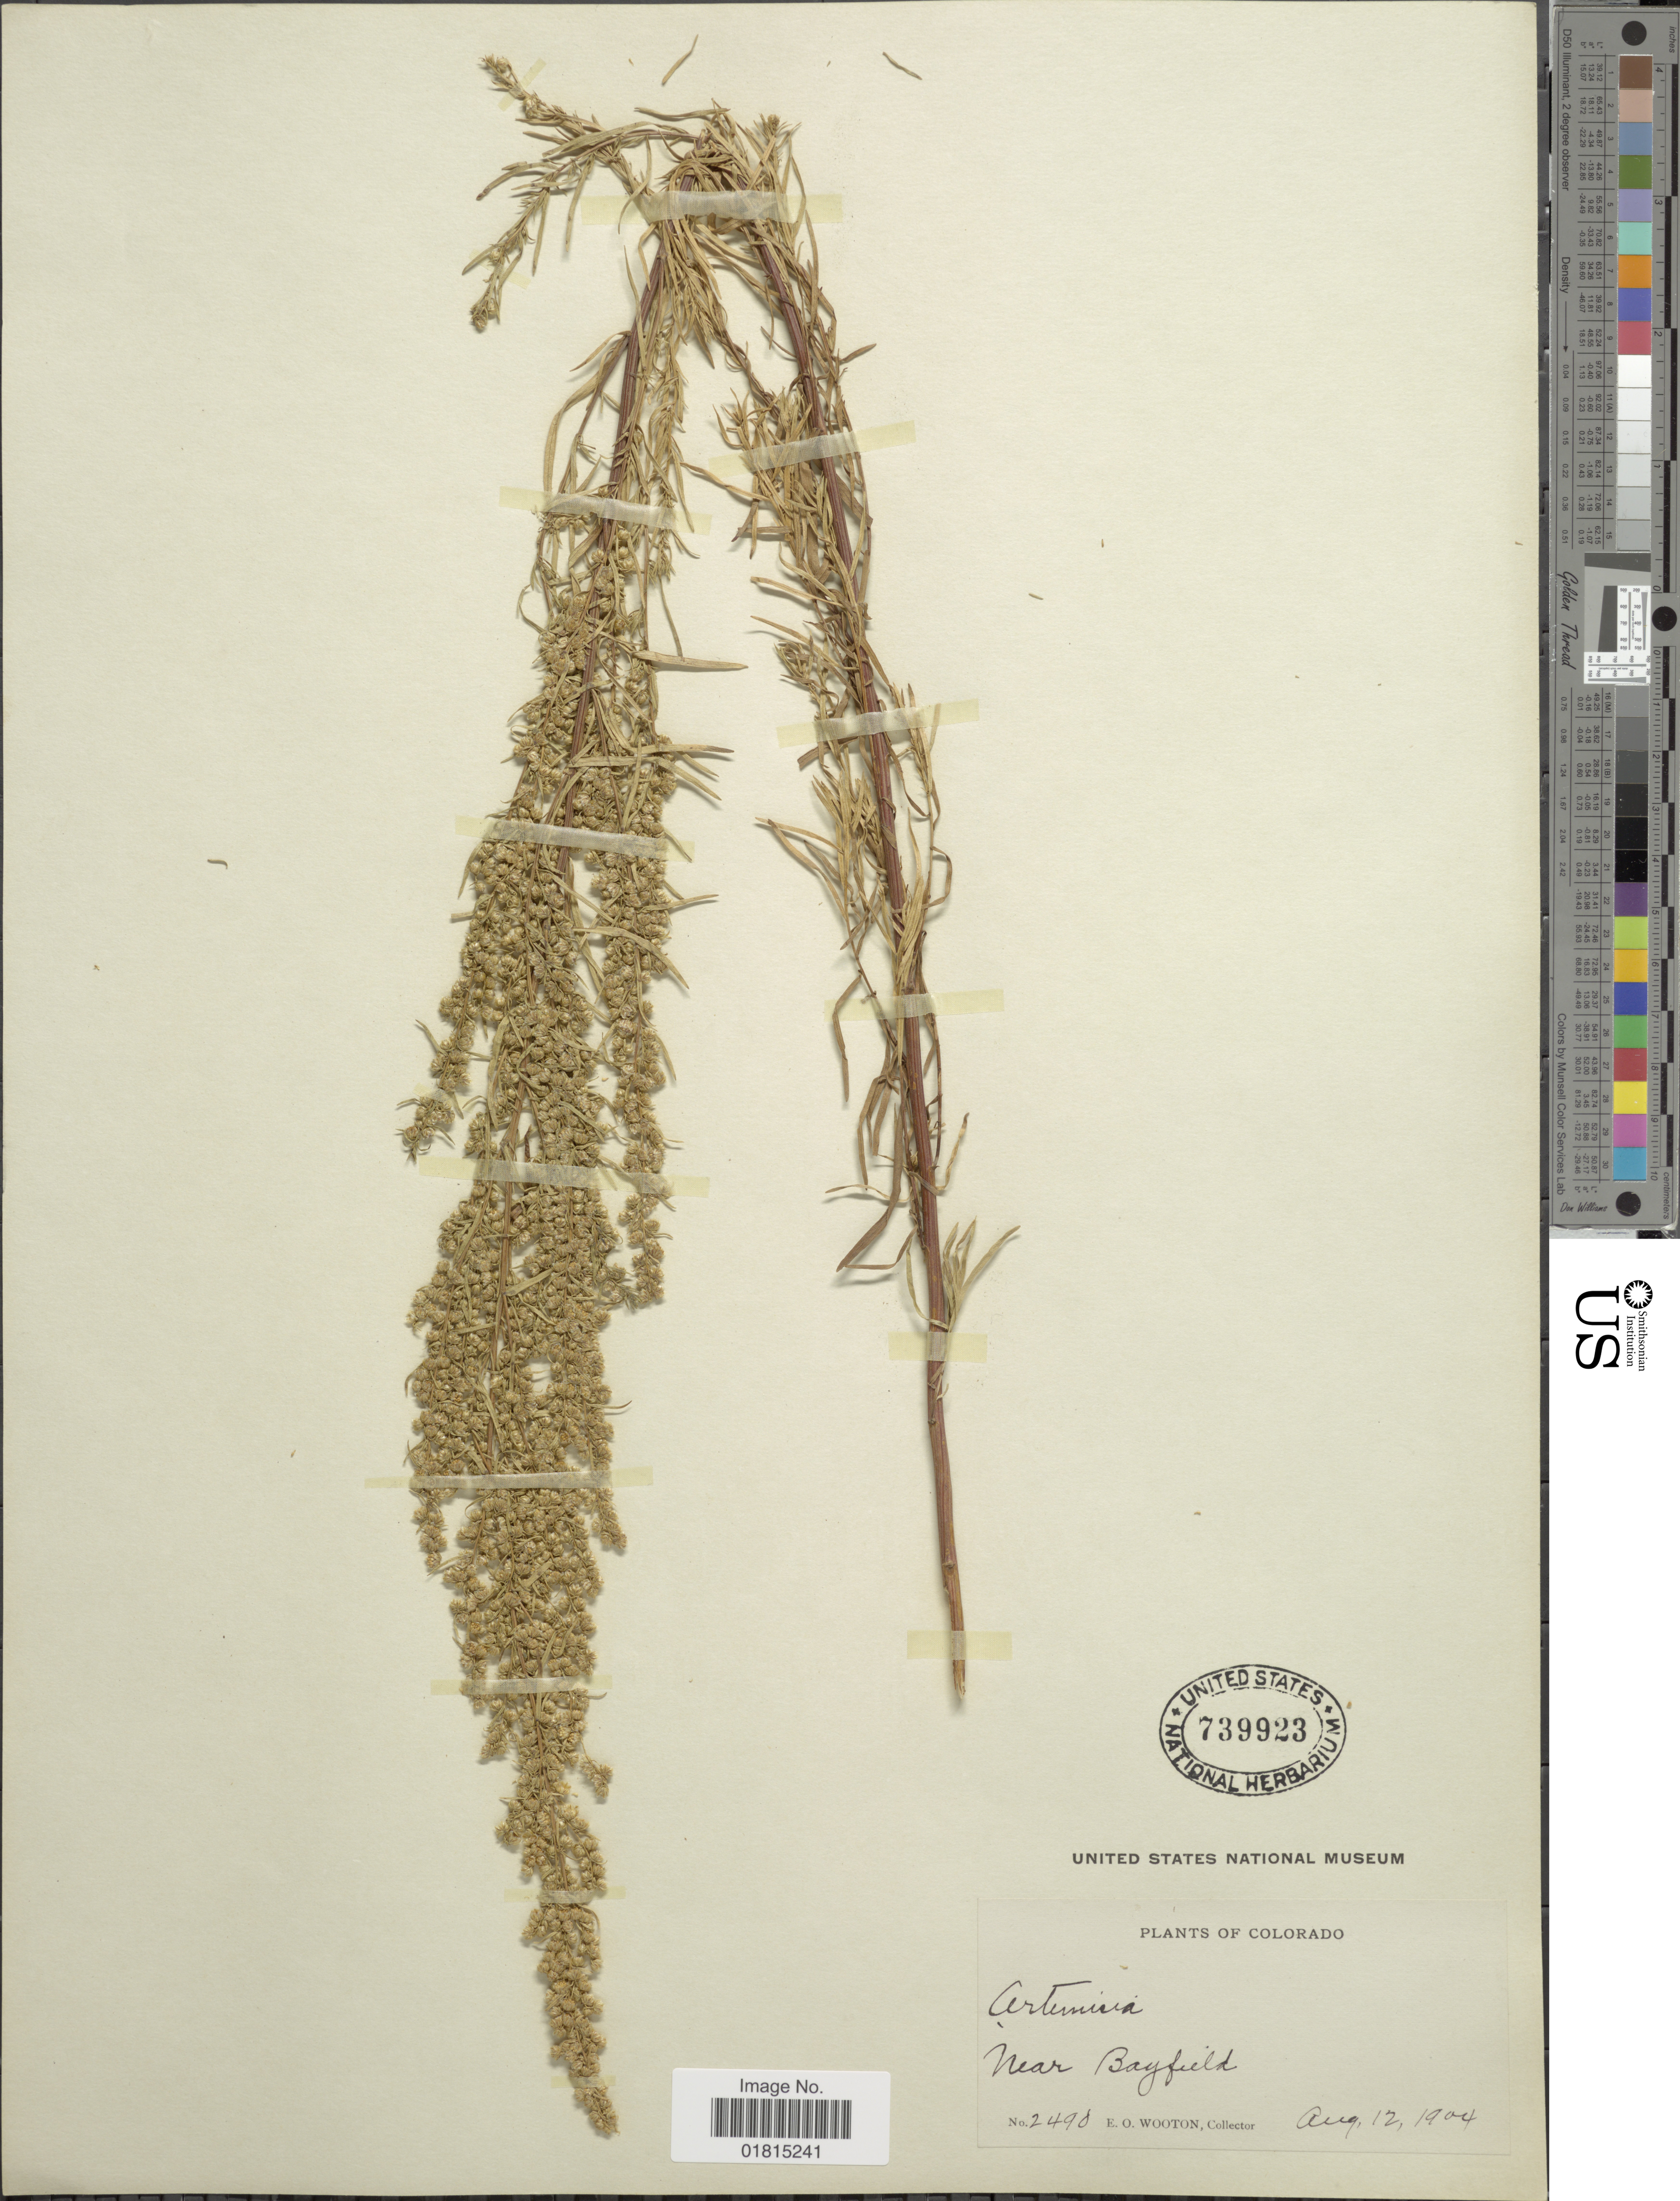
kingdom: Plantae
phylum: Tracheophyta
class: Magnoliopsida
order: Asterales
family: Asteraceae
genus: Artemisia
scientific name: Artemisia dracunculoides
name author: Pursh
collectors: E. O. Wooton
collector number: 2490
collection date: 1904-08-12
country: United States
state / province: Colorado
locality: Near Bayfield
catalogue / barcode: US 739923